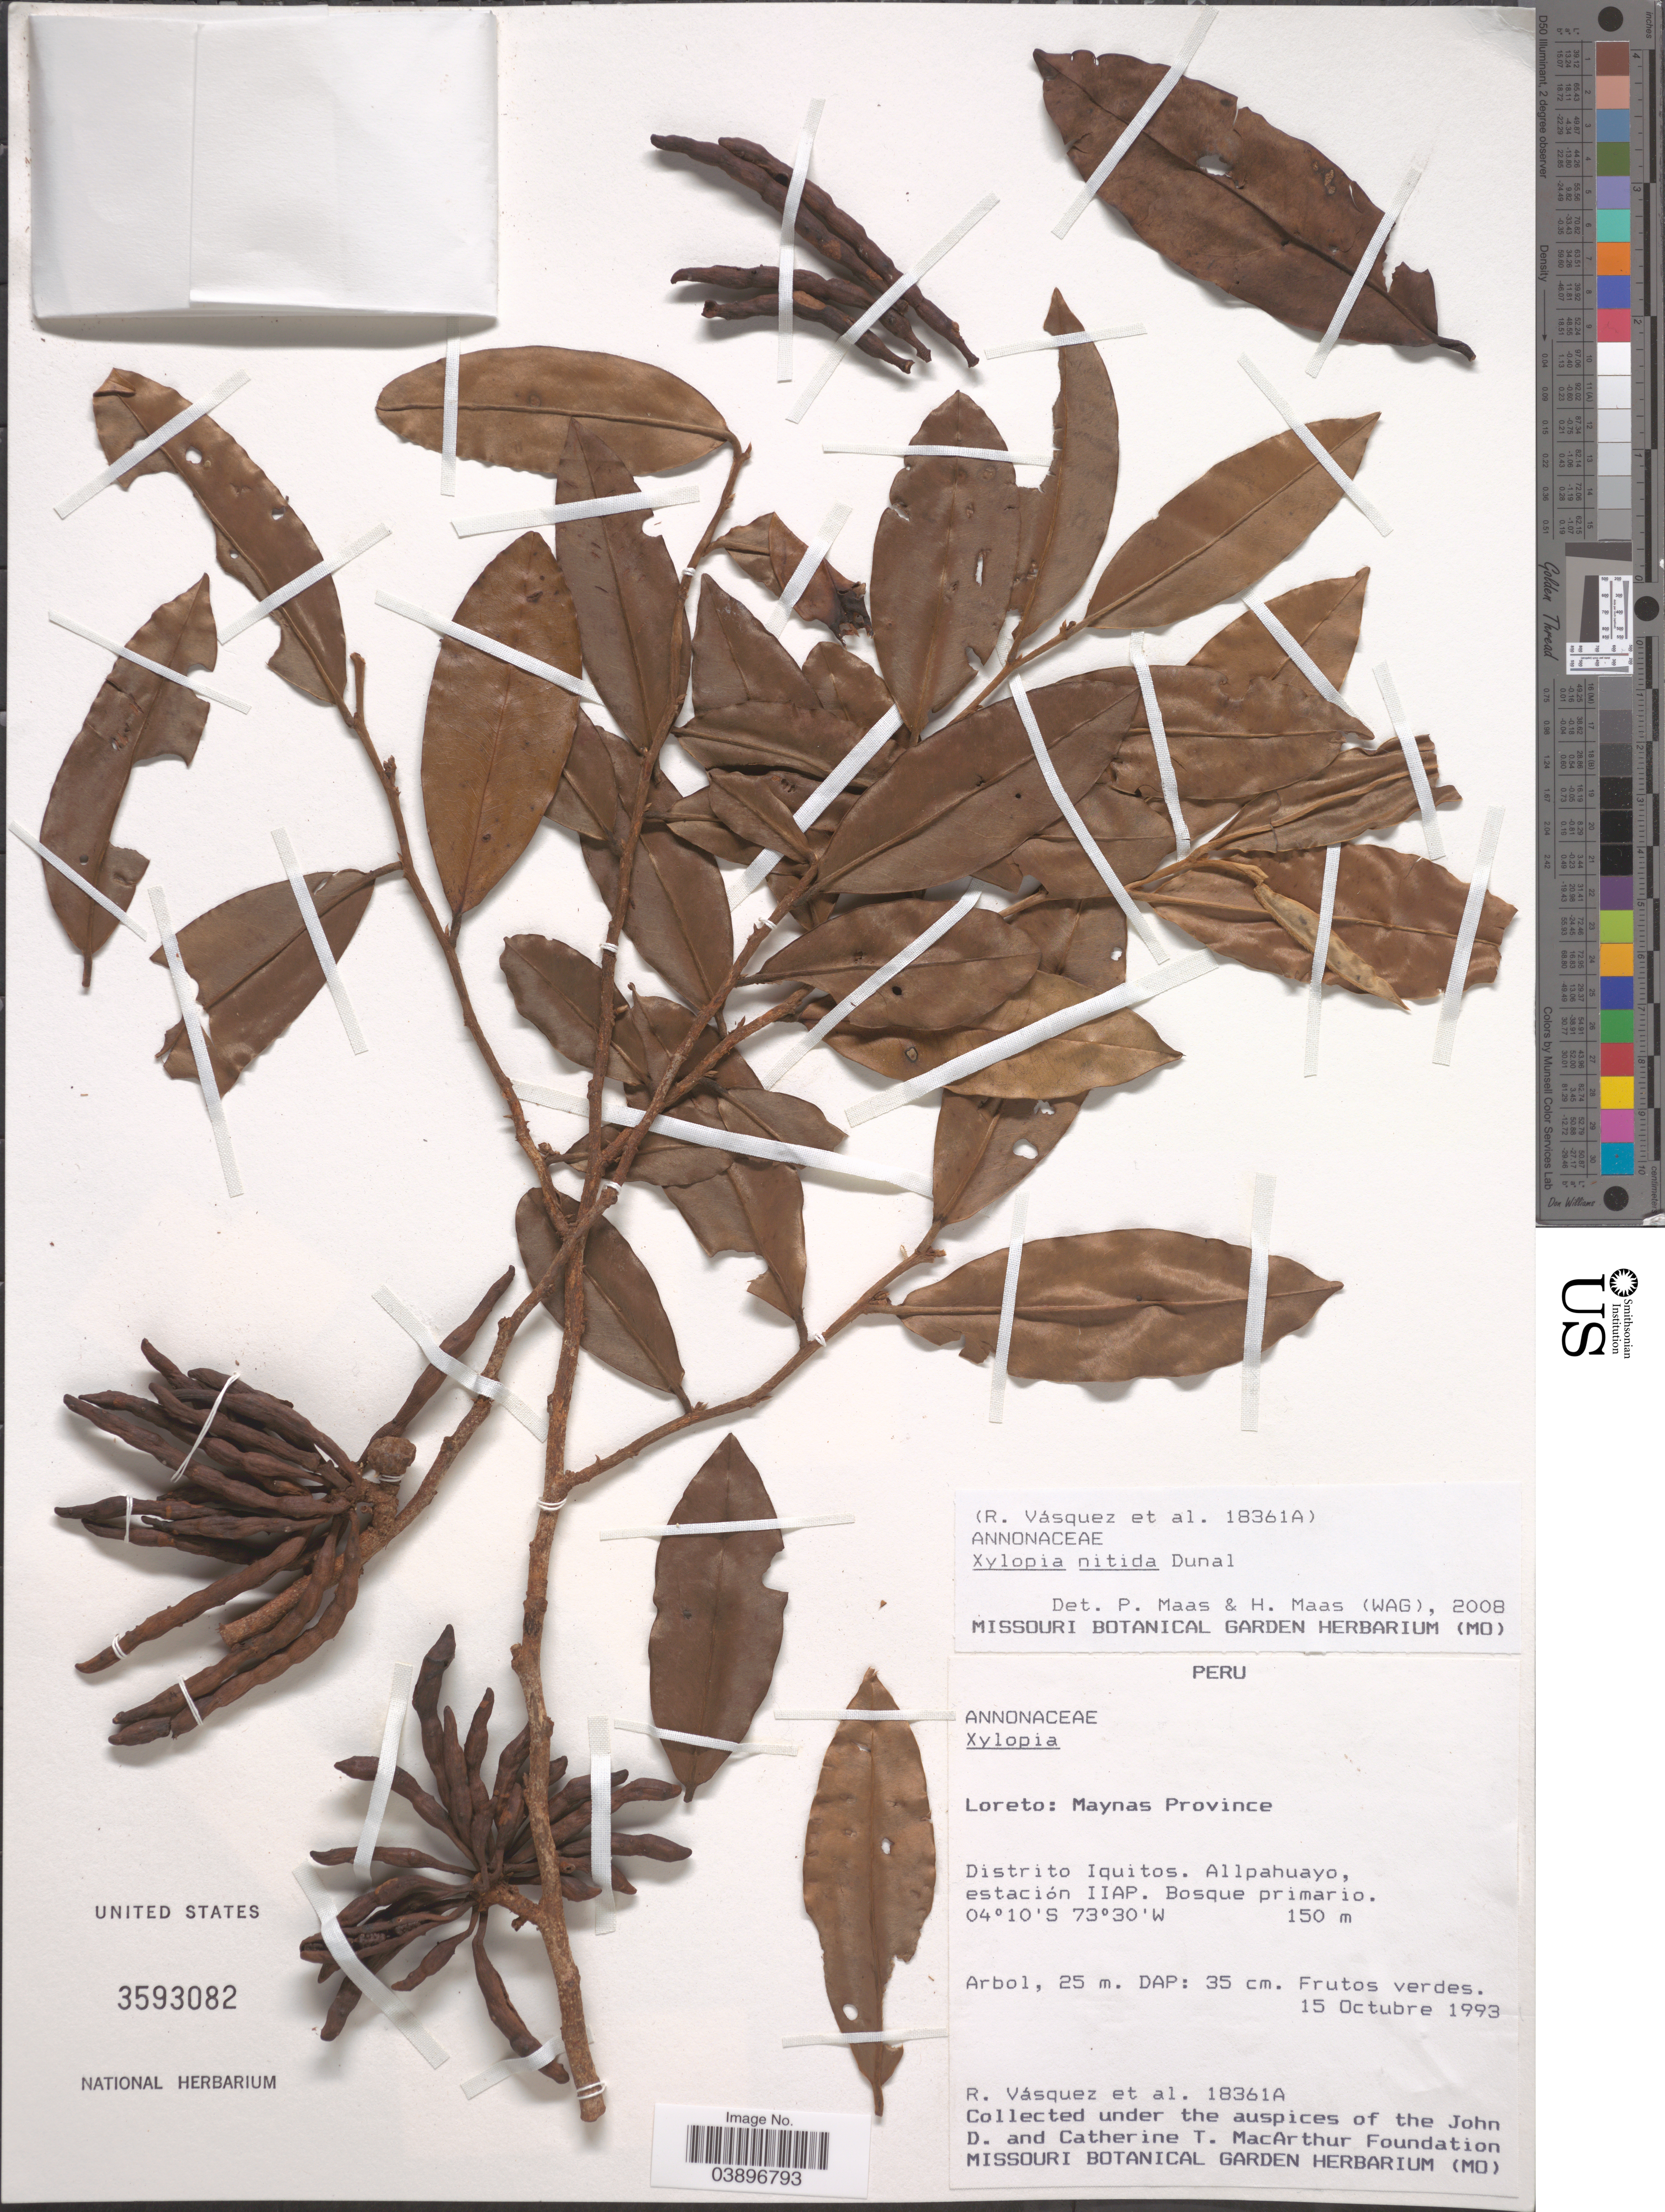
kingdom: Plantae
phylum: Tracheophyta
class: Magnoliopsida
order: Magnoliales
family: Annonaceae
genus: Xylopia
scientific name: Xylopia nitida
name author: Dunal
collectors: R. Vásquez & et al.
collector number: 18361A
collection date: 1993-10-15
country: Peru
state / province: Loreto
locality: Maynas Province. Distrito Iquitos. Allpahuayo, estación IIAP.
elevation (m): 150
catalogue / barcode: US 3593082